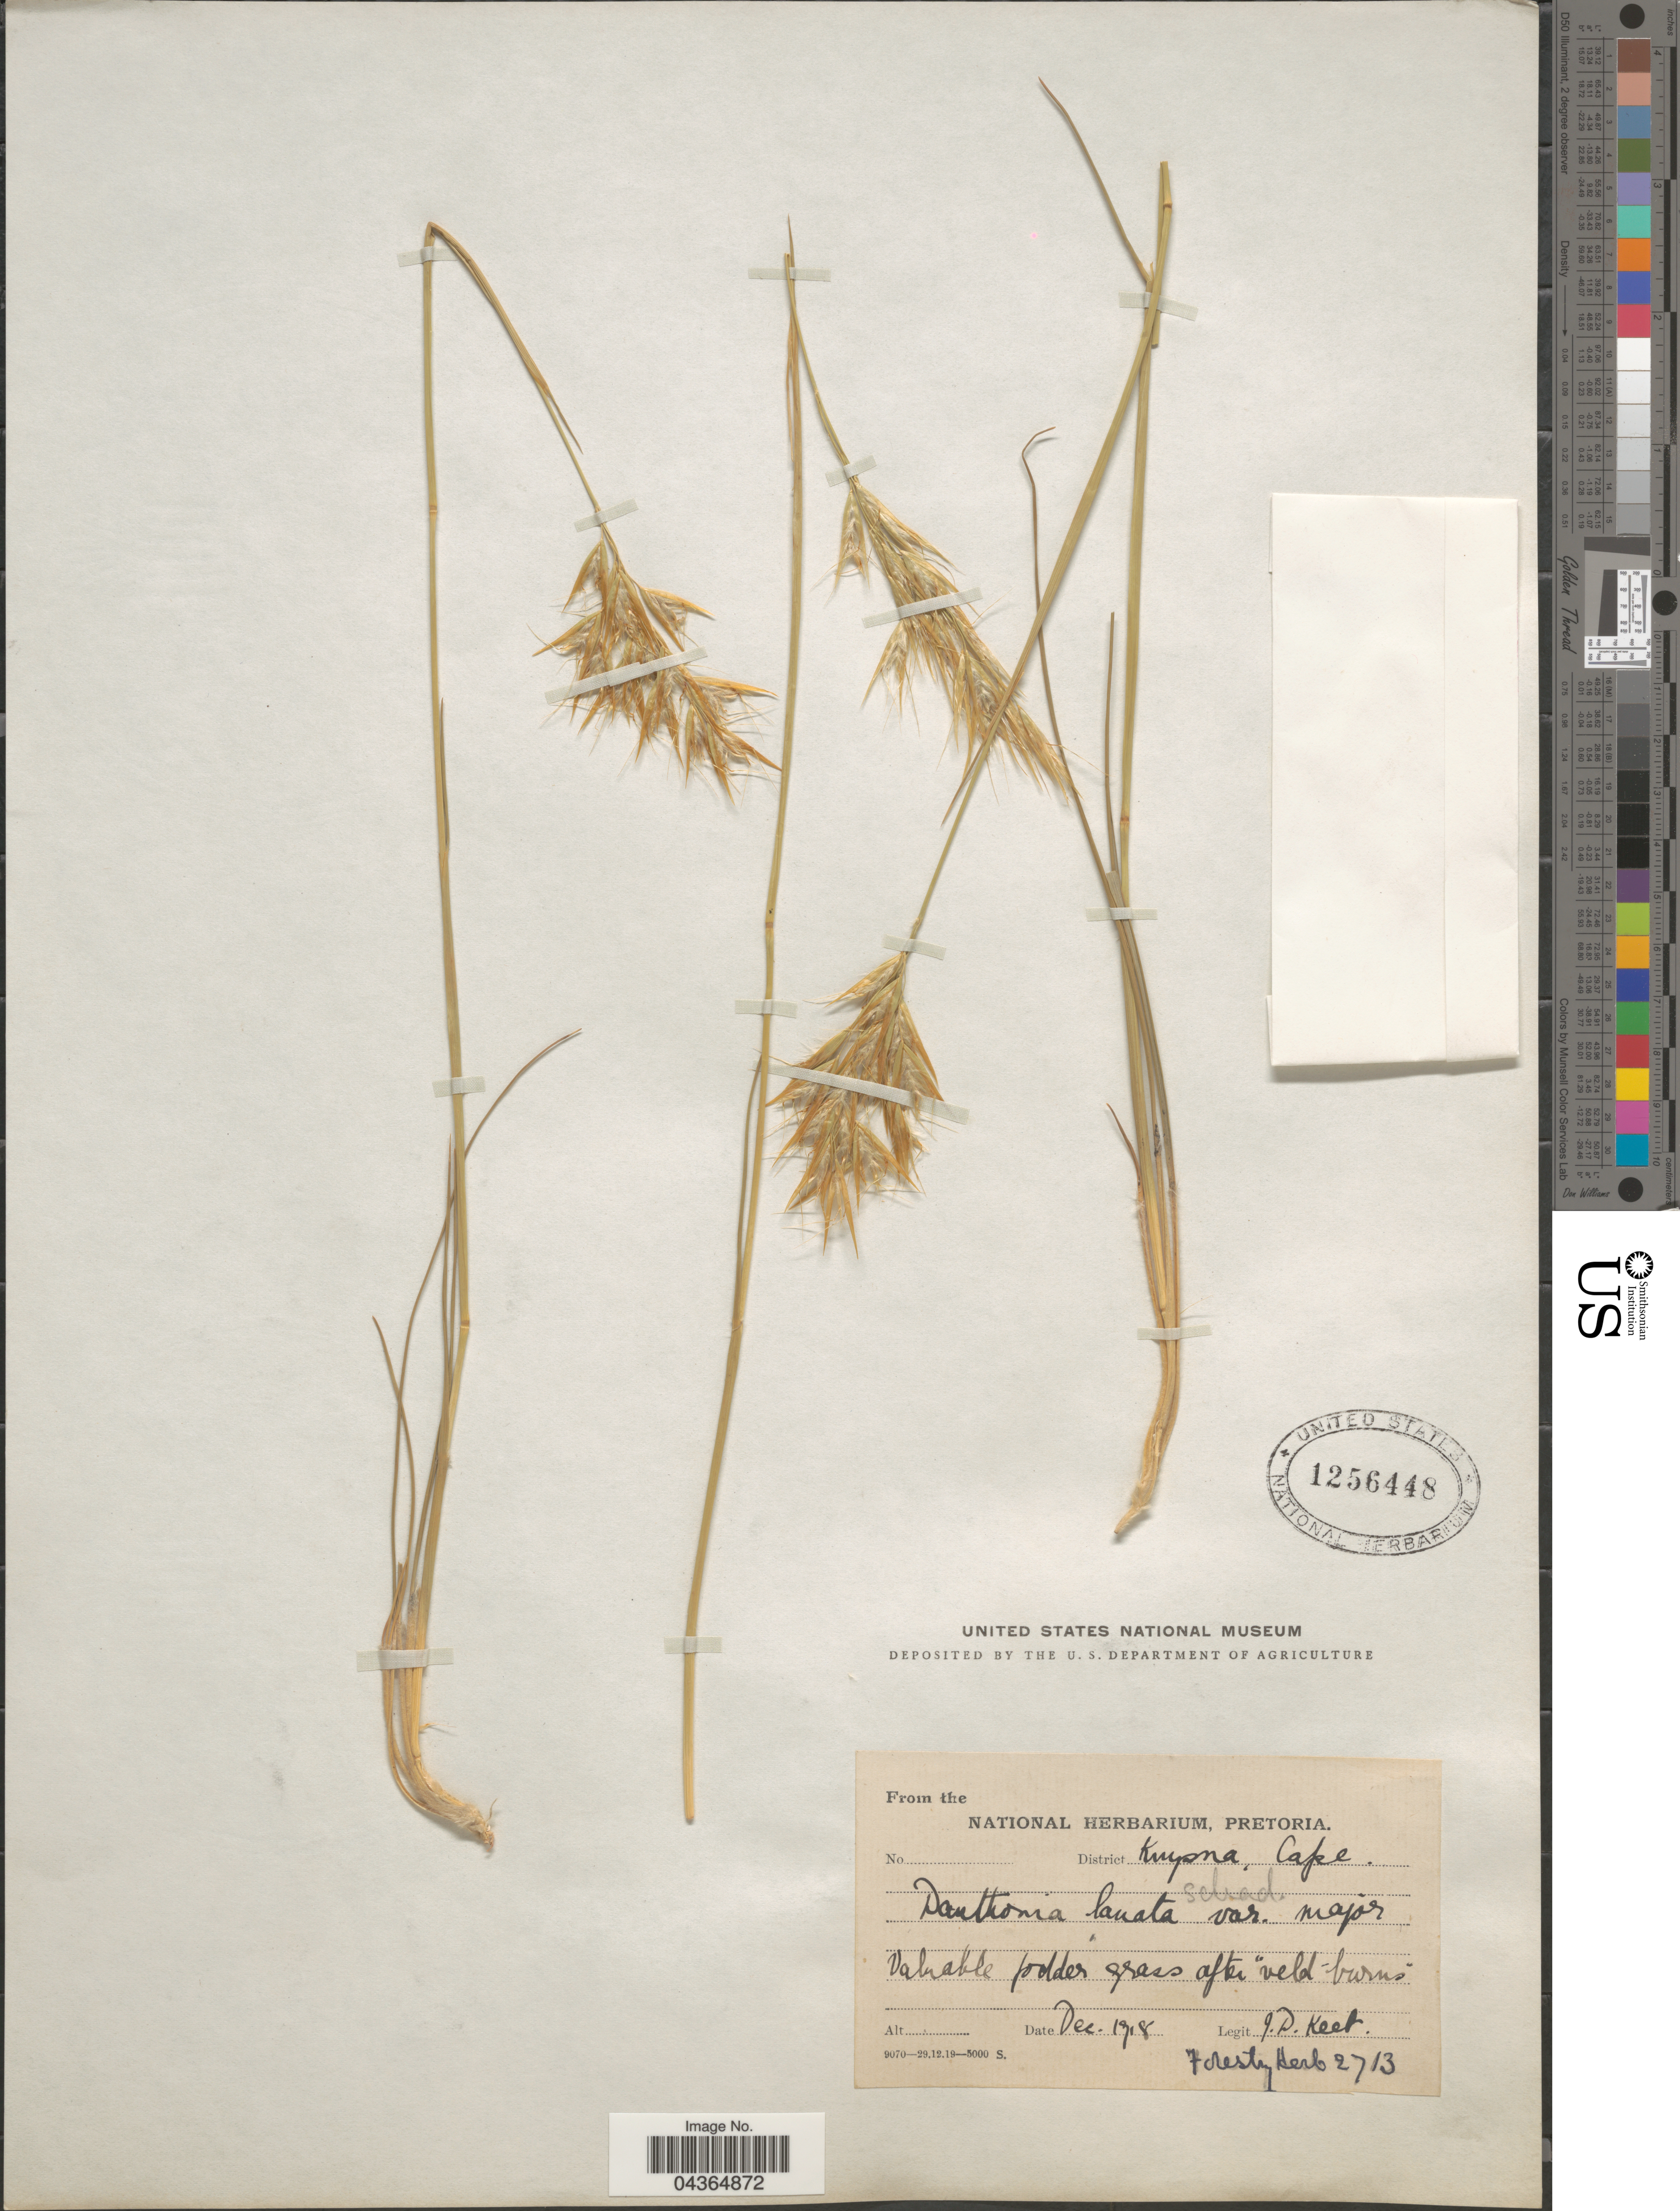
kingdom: Plantae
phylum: Tracheophyta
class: Liliopsida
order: Poales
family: Poaceae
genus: Geochloa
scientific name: Geochloa rufa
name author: (Nees) N.P. Barker & H.P. Linder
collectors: J. Keet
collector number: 2713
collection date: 1918-12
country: South Africa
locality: District Knysna. Cape.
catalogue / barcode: US 1256448